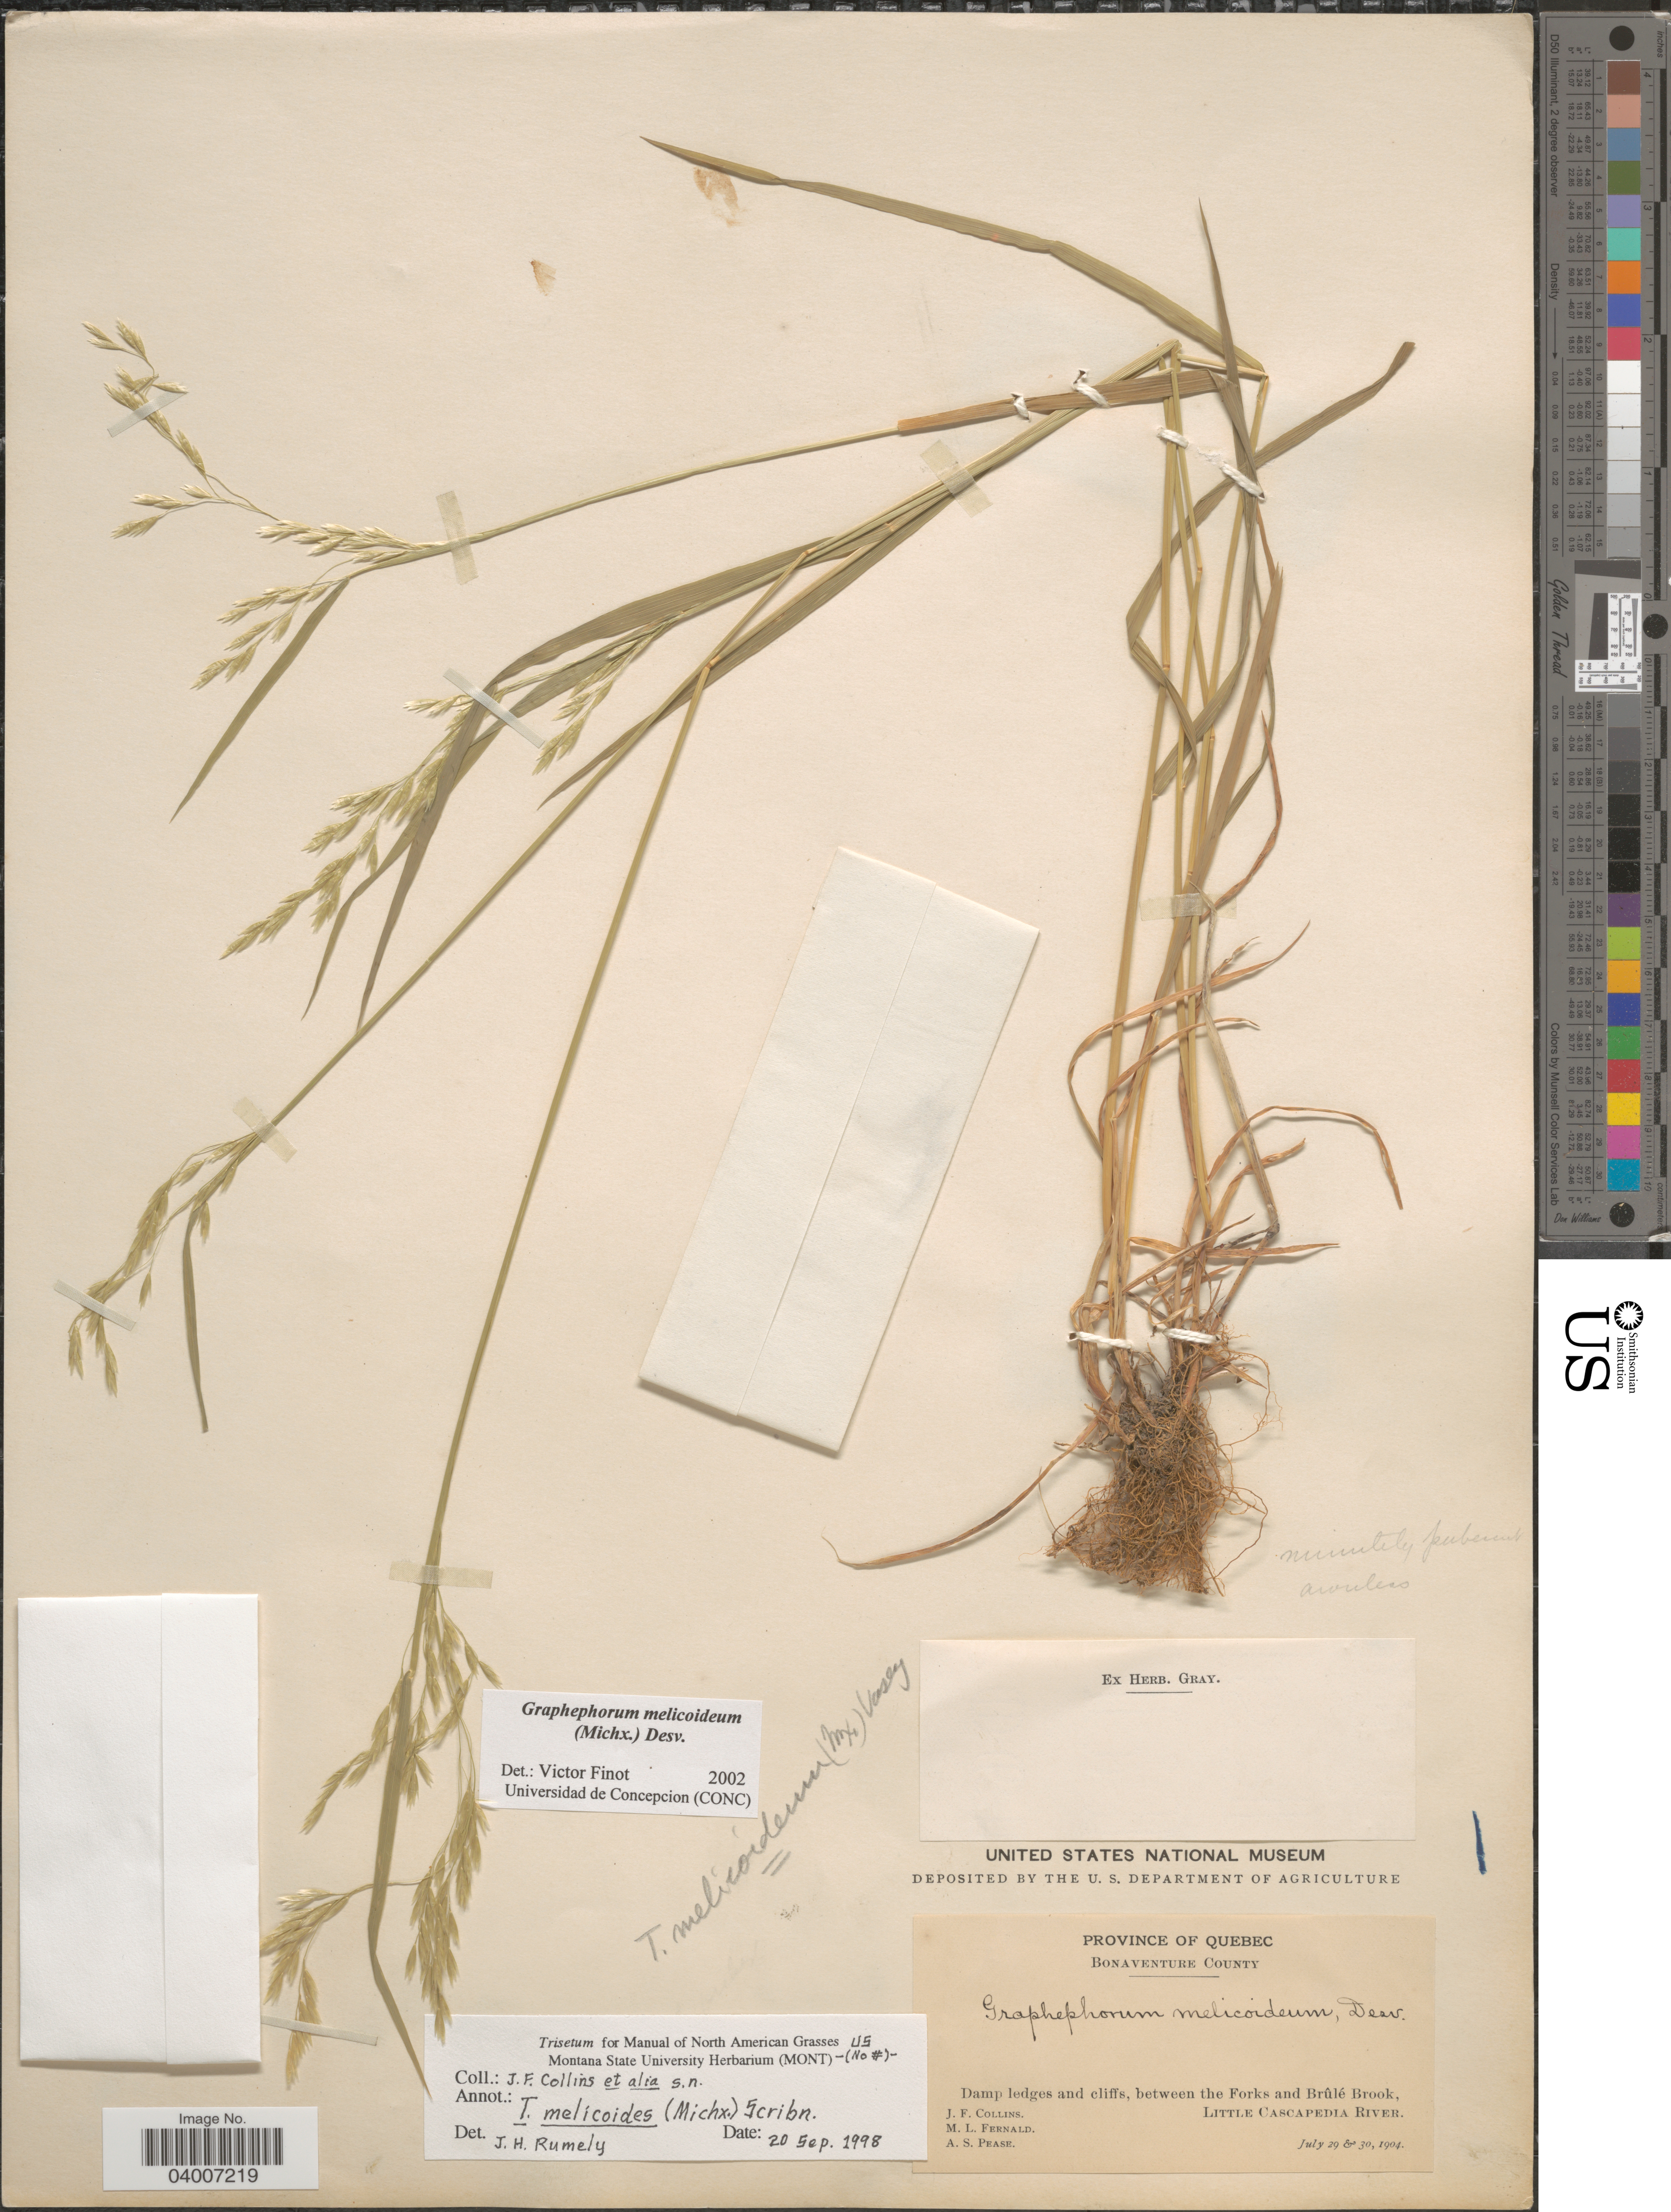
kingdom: Plantae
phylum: Tracheophyta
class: Liliopsida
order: Poales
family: Poaceae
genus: Graphephorum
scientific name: Graphephorum melicoides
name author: (F. Michx.) Desv.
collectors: J. Collins, M. L. Fernald & A. S. Pease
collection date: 1904-07-29/1904-07-30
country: Canada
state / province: Quebec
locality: Bonaventure County. Damp ledges and cliffs, between the Forks and Brûlé Brook, Little Cascapedia River.